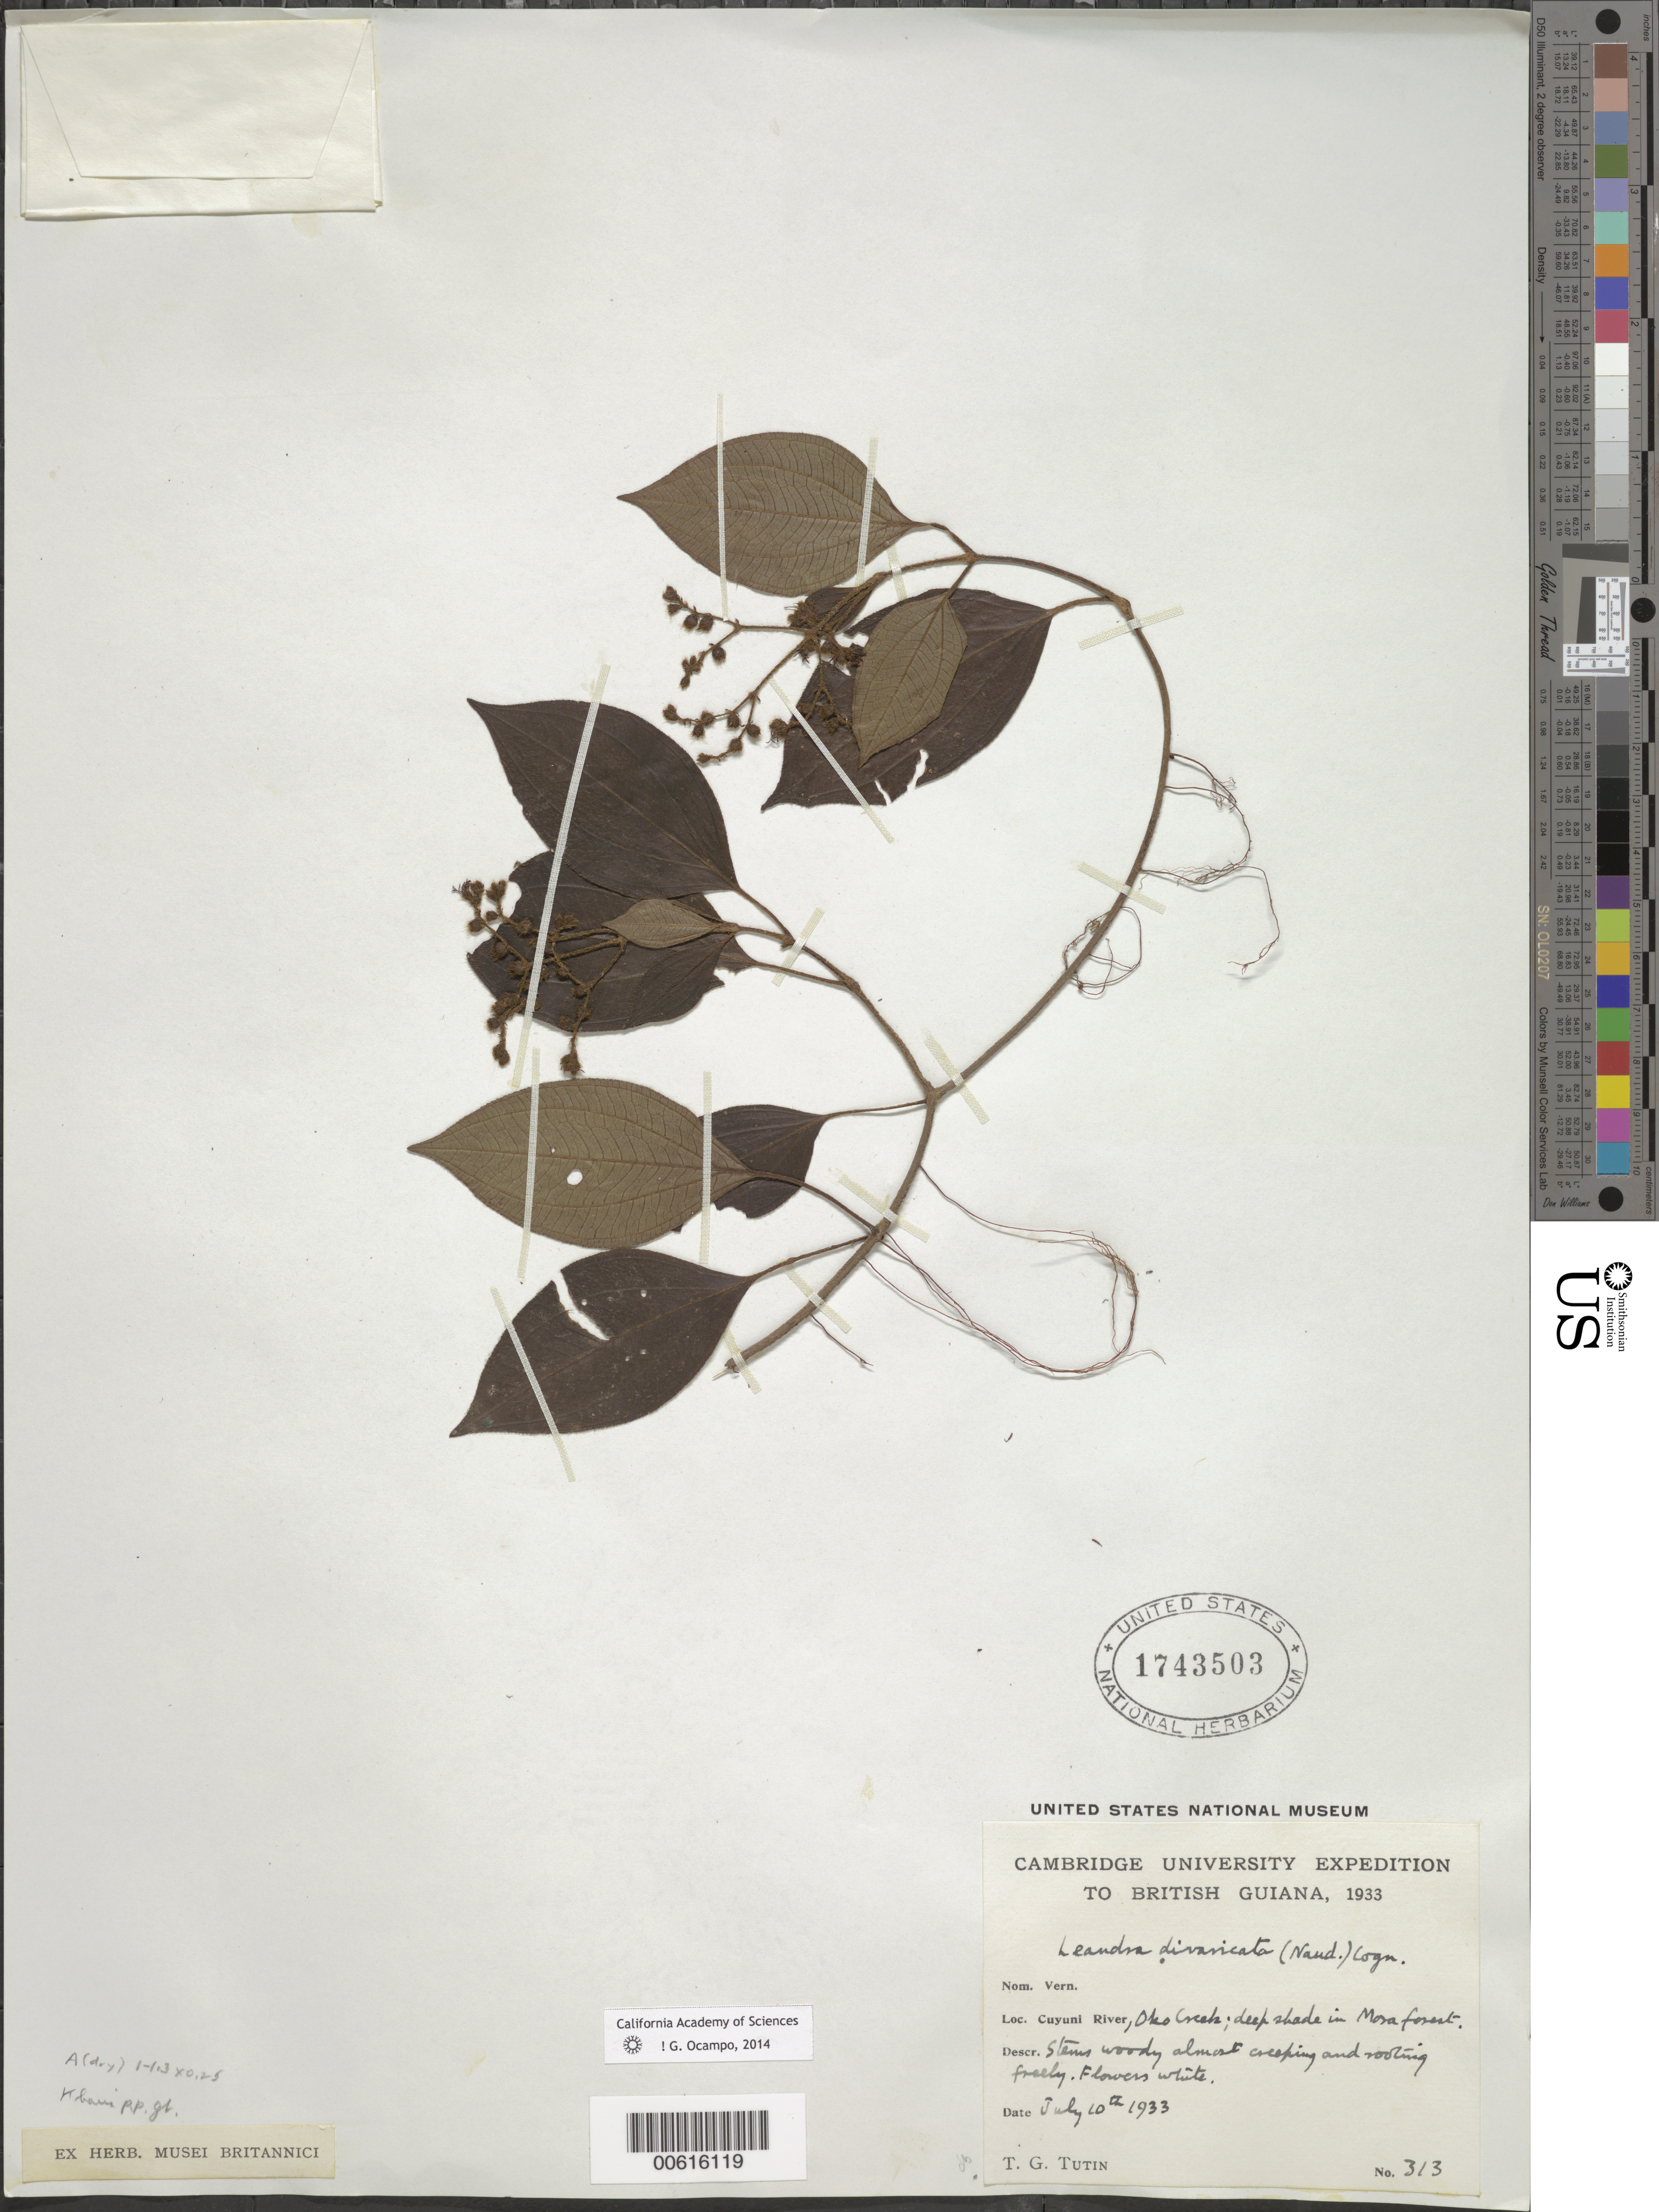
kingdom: Plantae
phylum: Tracheophyta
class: Magnoliopsida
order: Myrtales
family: Melastomataceae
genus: Leandra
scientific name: Leandra divaricata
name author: (Naudin) Cogn.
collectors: T. G. Tutin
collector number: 313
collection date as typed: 10-Jul-33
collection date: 1933-07-10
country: Guyana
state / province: Cuyuni-Mazaruni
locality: Oko Creek, Cuyuni R.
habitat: Deep shade in Mora forest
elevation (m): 91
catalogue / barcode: US 1743503